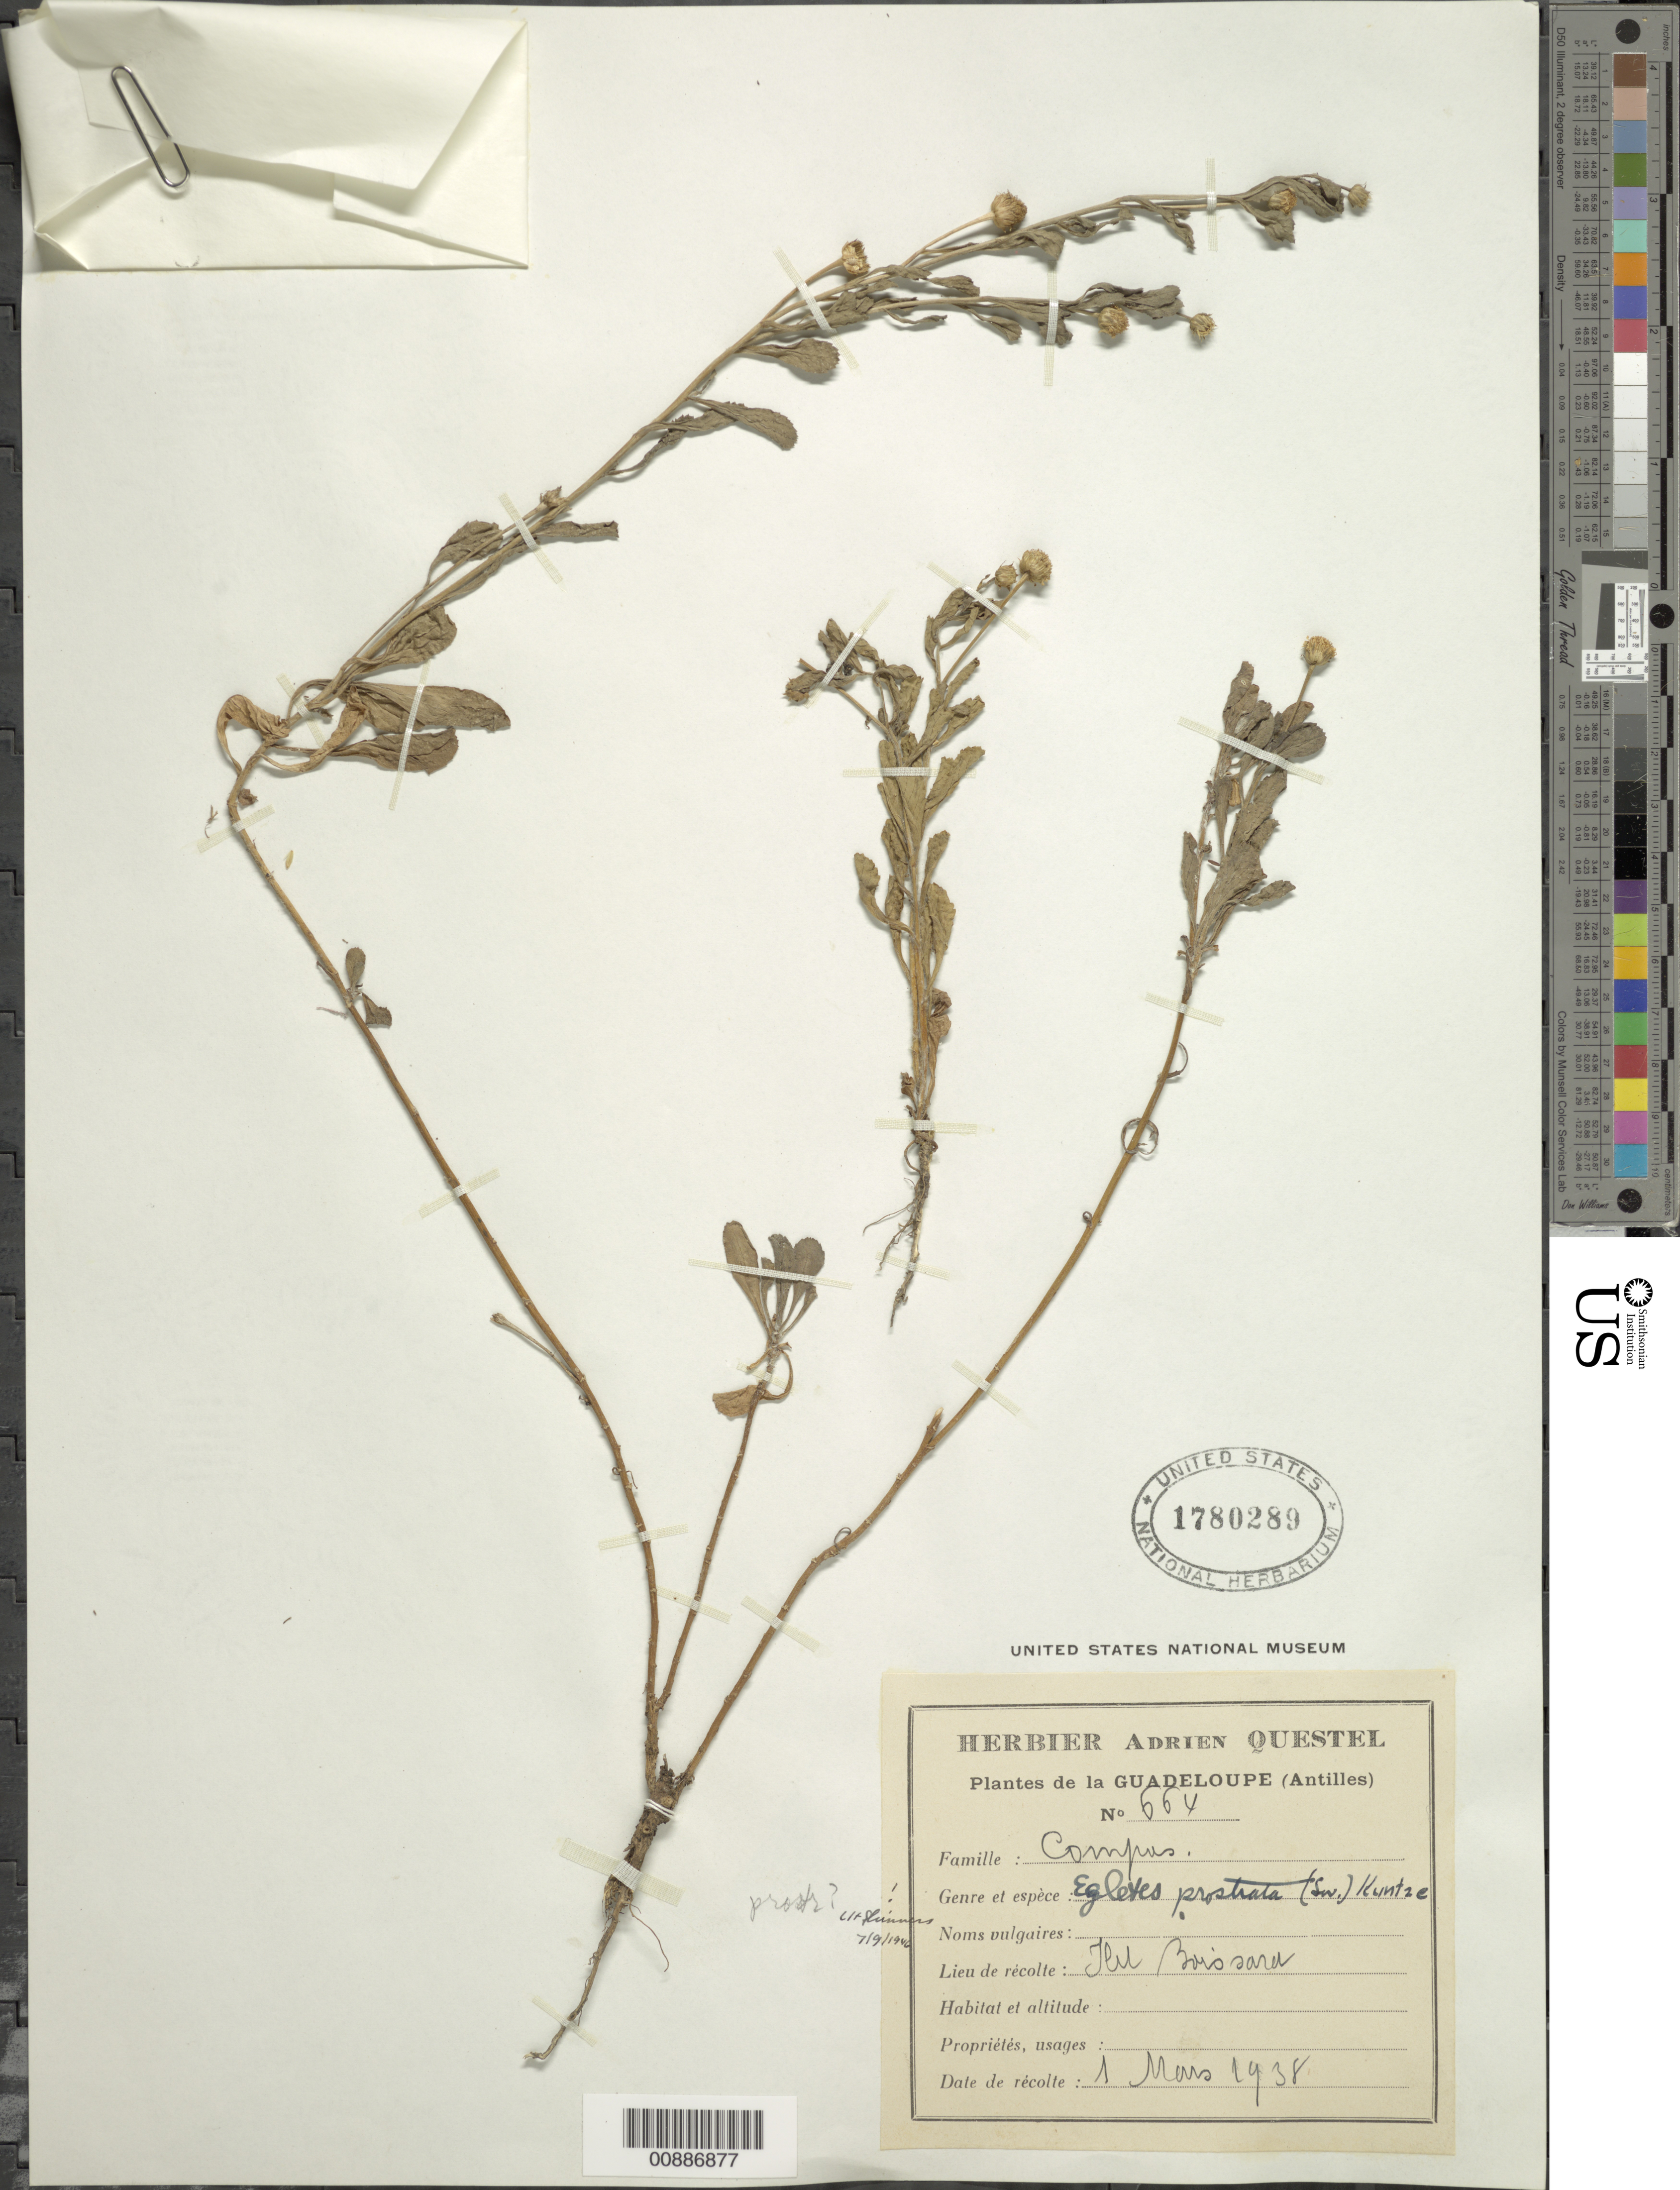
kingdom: Plantae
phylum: Tracheophyta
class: Magnoliopsida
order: Asterales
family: Asteraceae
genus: Egletes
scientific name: Egletes prostrata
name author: (Sw.) Kuntze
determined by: Shinners, L. H.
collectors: A. Questel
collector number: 664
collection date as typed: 01 Mar 1938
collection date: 1938-03-01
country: Guadeloupe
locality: The Boissara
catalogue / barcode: US 1780289